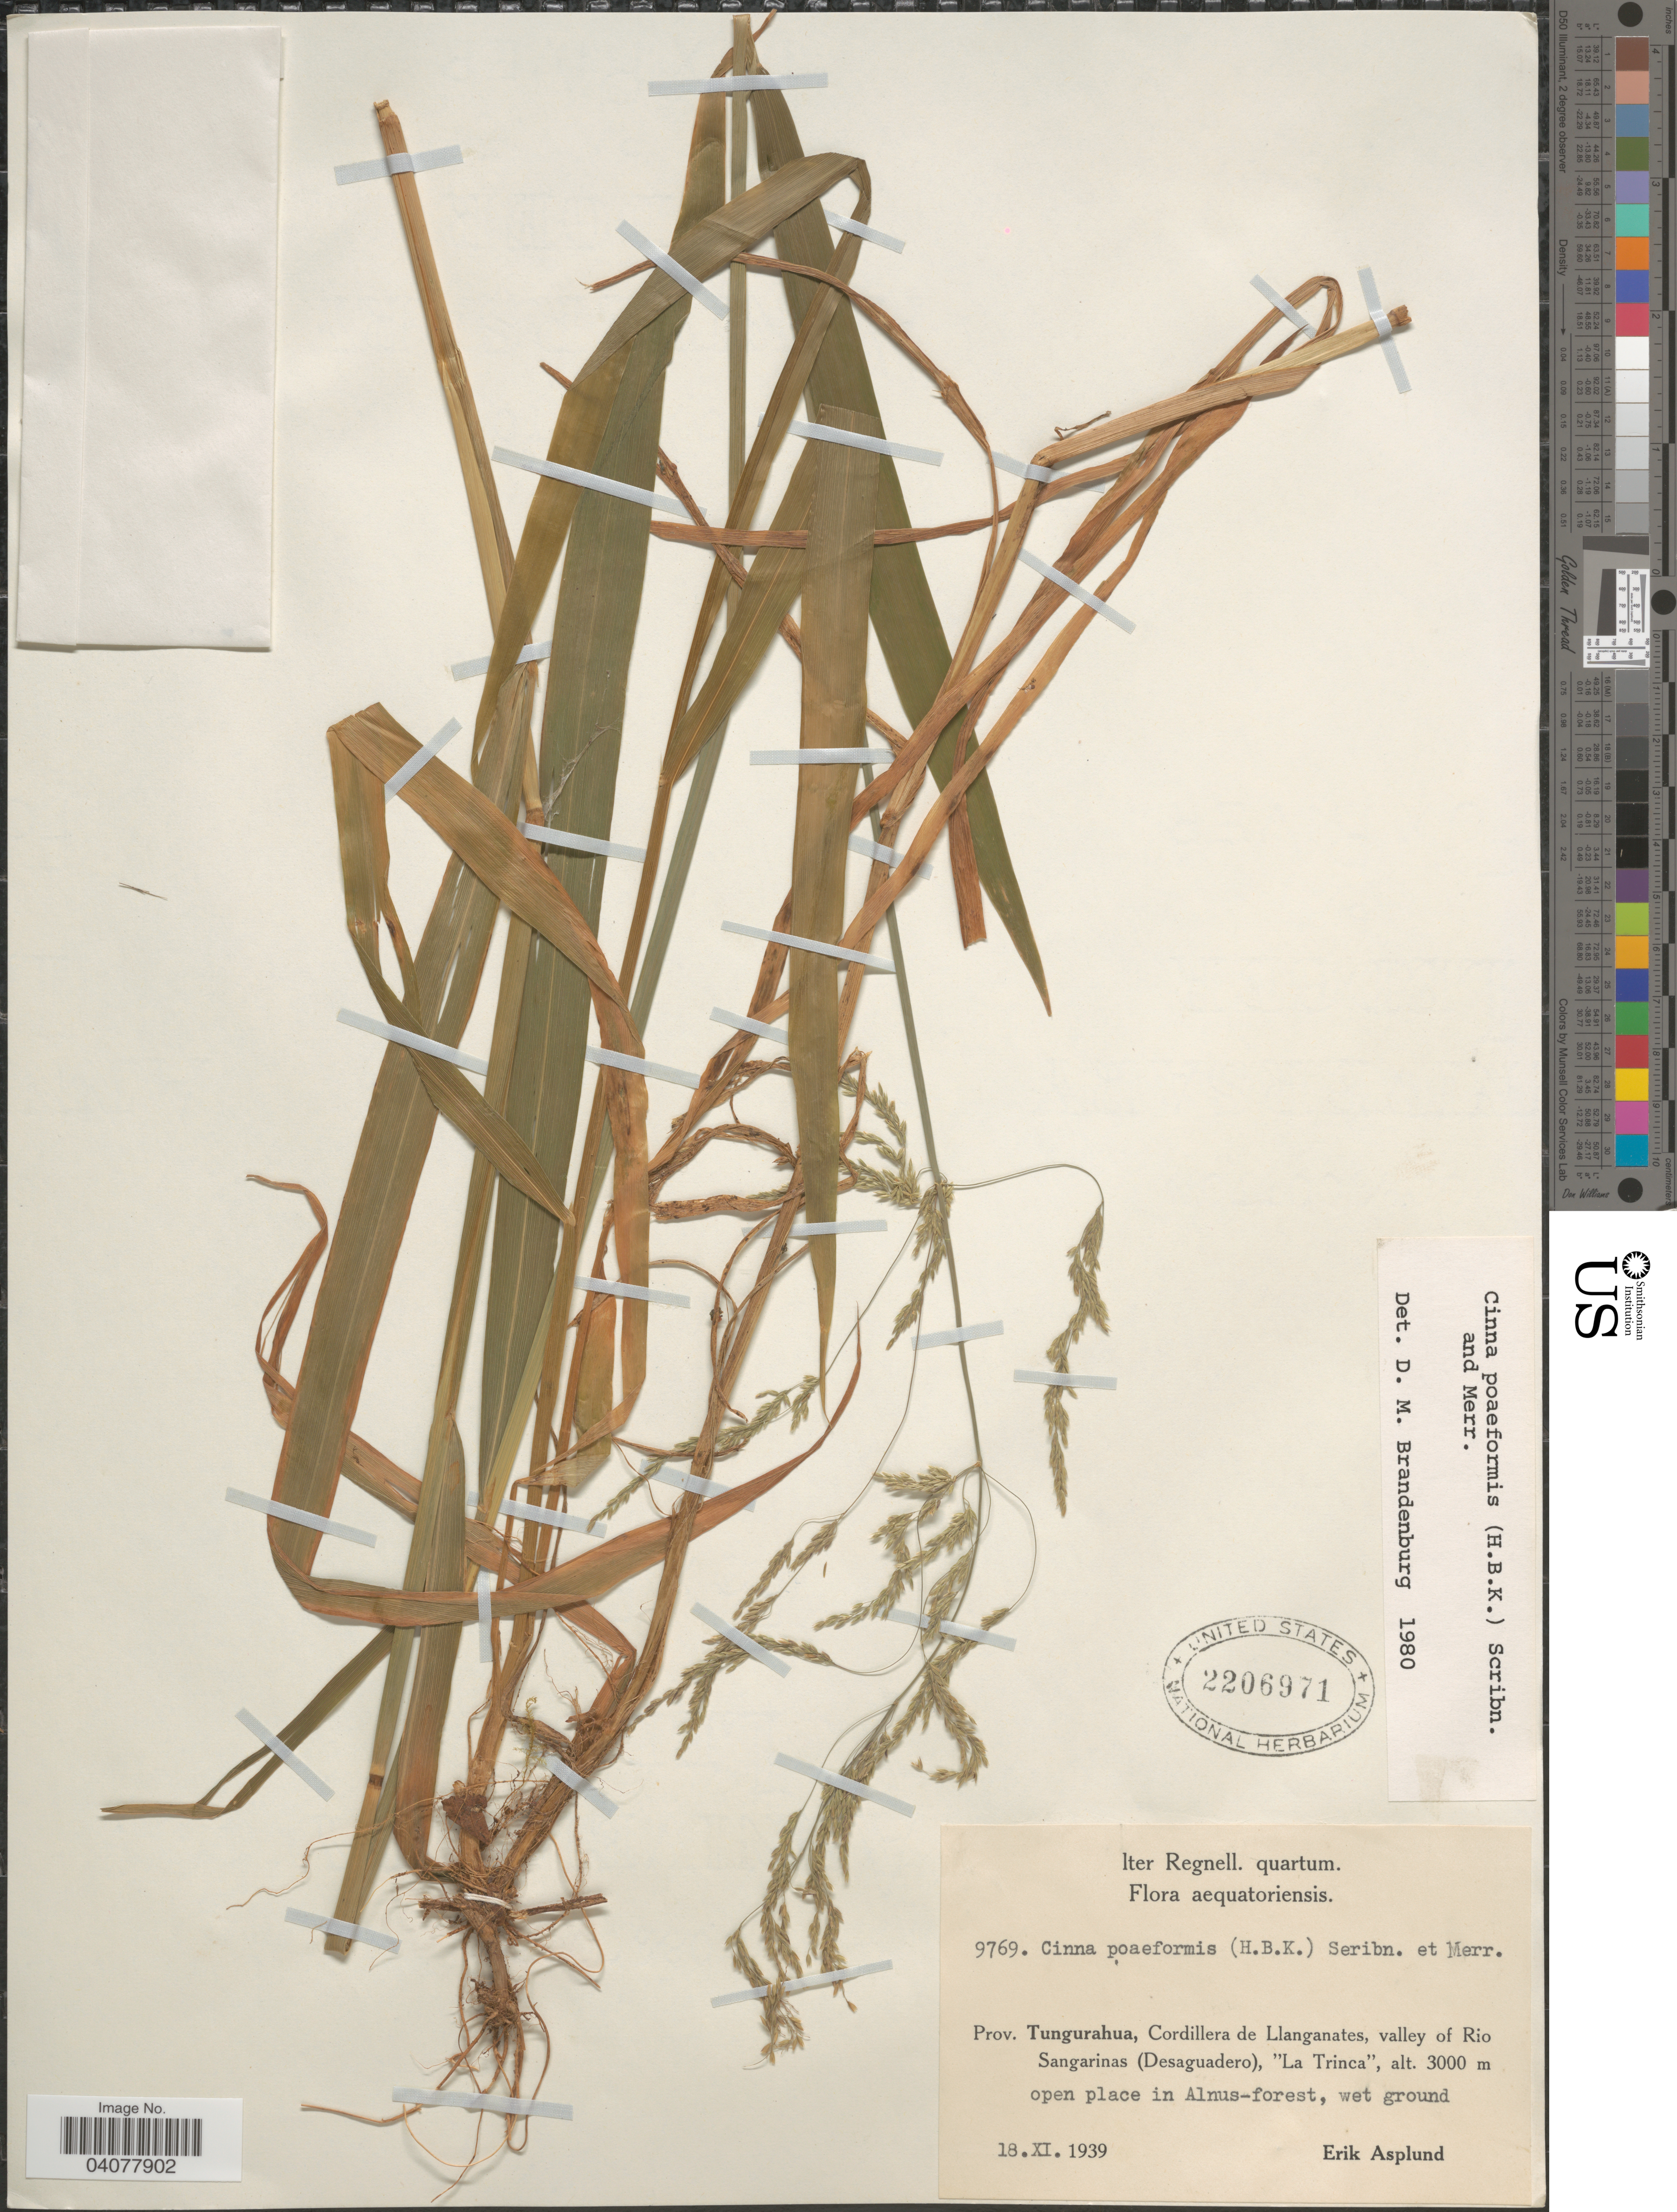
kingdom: Plantae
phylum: Tracheophyta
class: Liliopsida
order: Poales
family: Poaceae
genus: Cinna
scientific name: Cinna poiformis (Kunth) Scribn. & Merr.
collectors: E. Asplund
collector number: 9769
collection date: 1939-11-18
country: Ecuador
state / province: Tungurahua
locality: Iter Regnell. quartum. Cordillera de Llanganates, valley of Rio Sangarinas (Desaguadero), "La Trinca".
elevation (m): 3000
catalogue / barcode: US 2206971